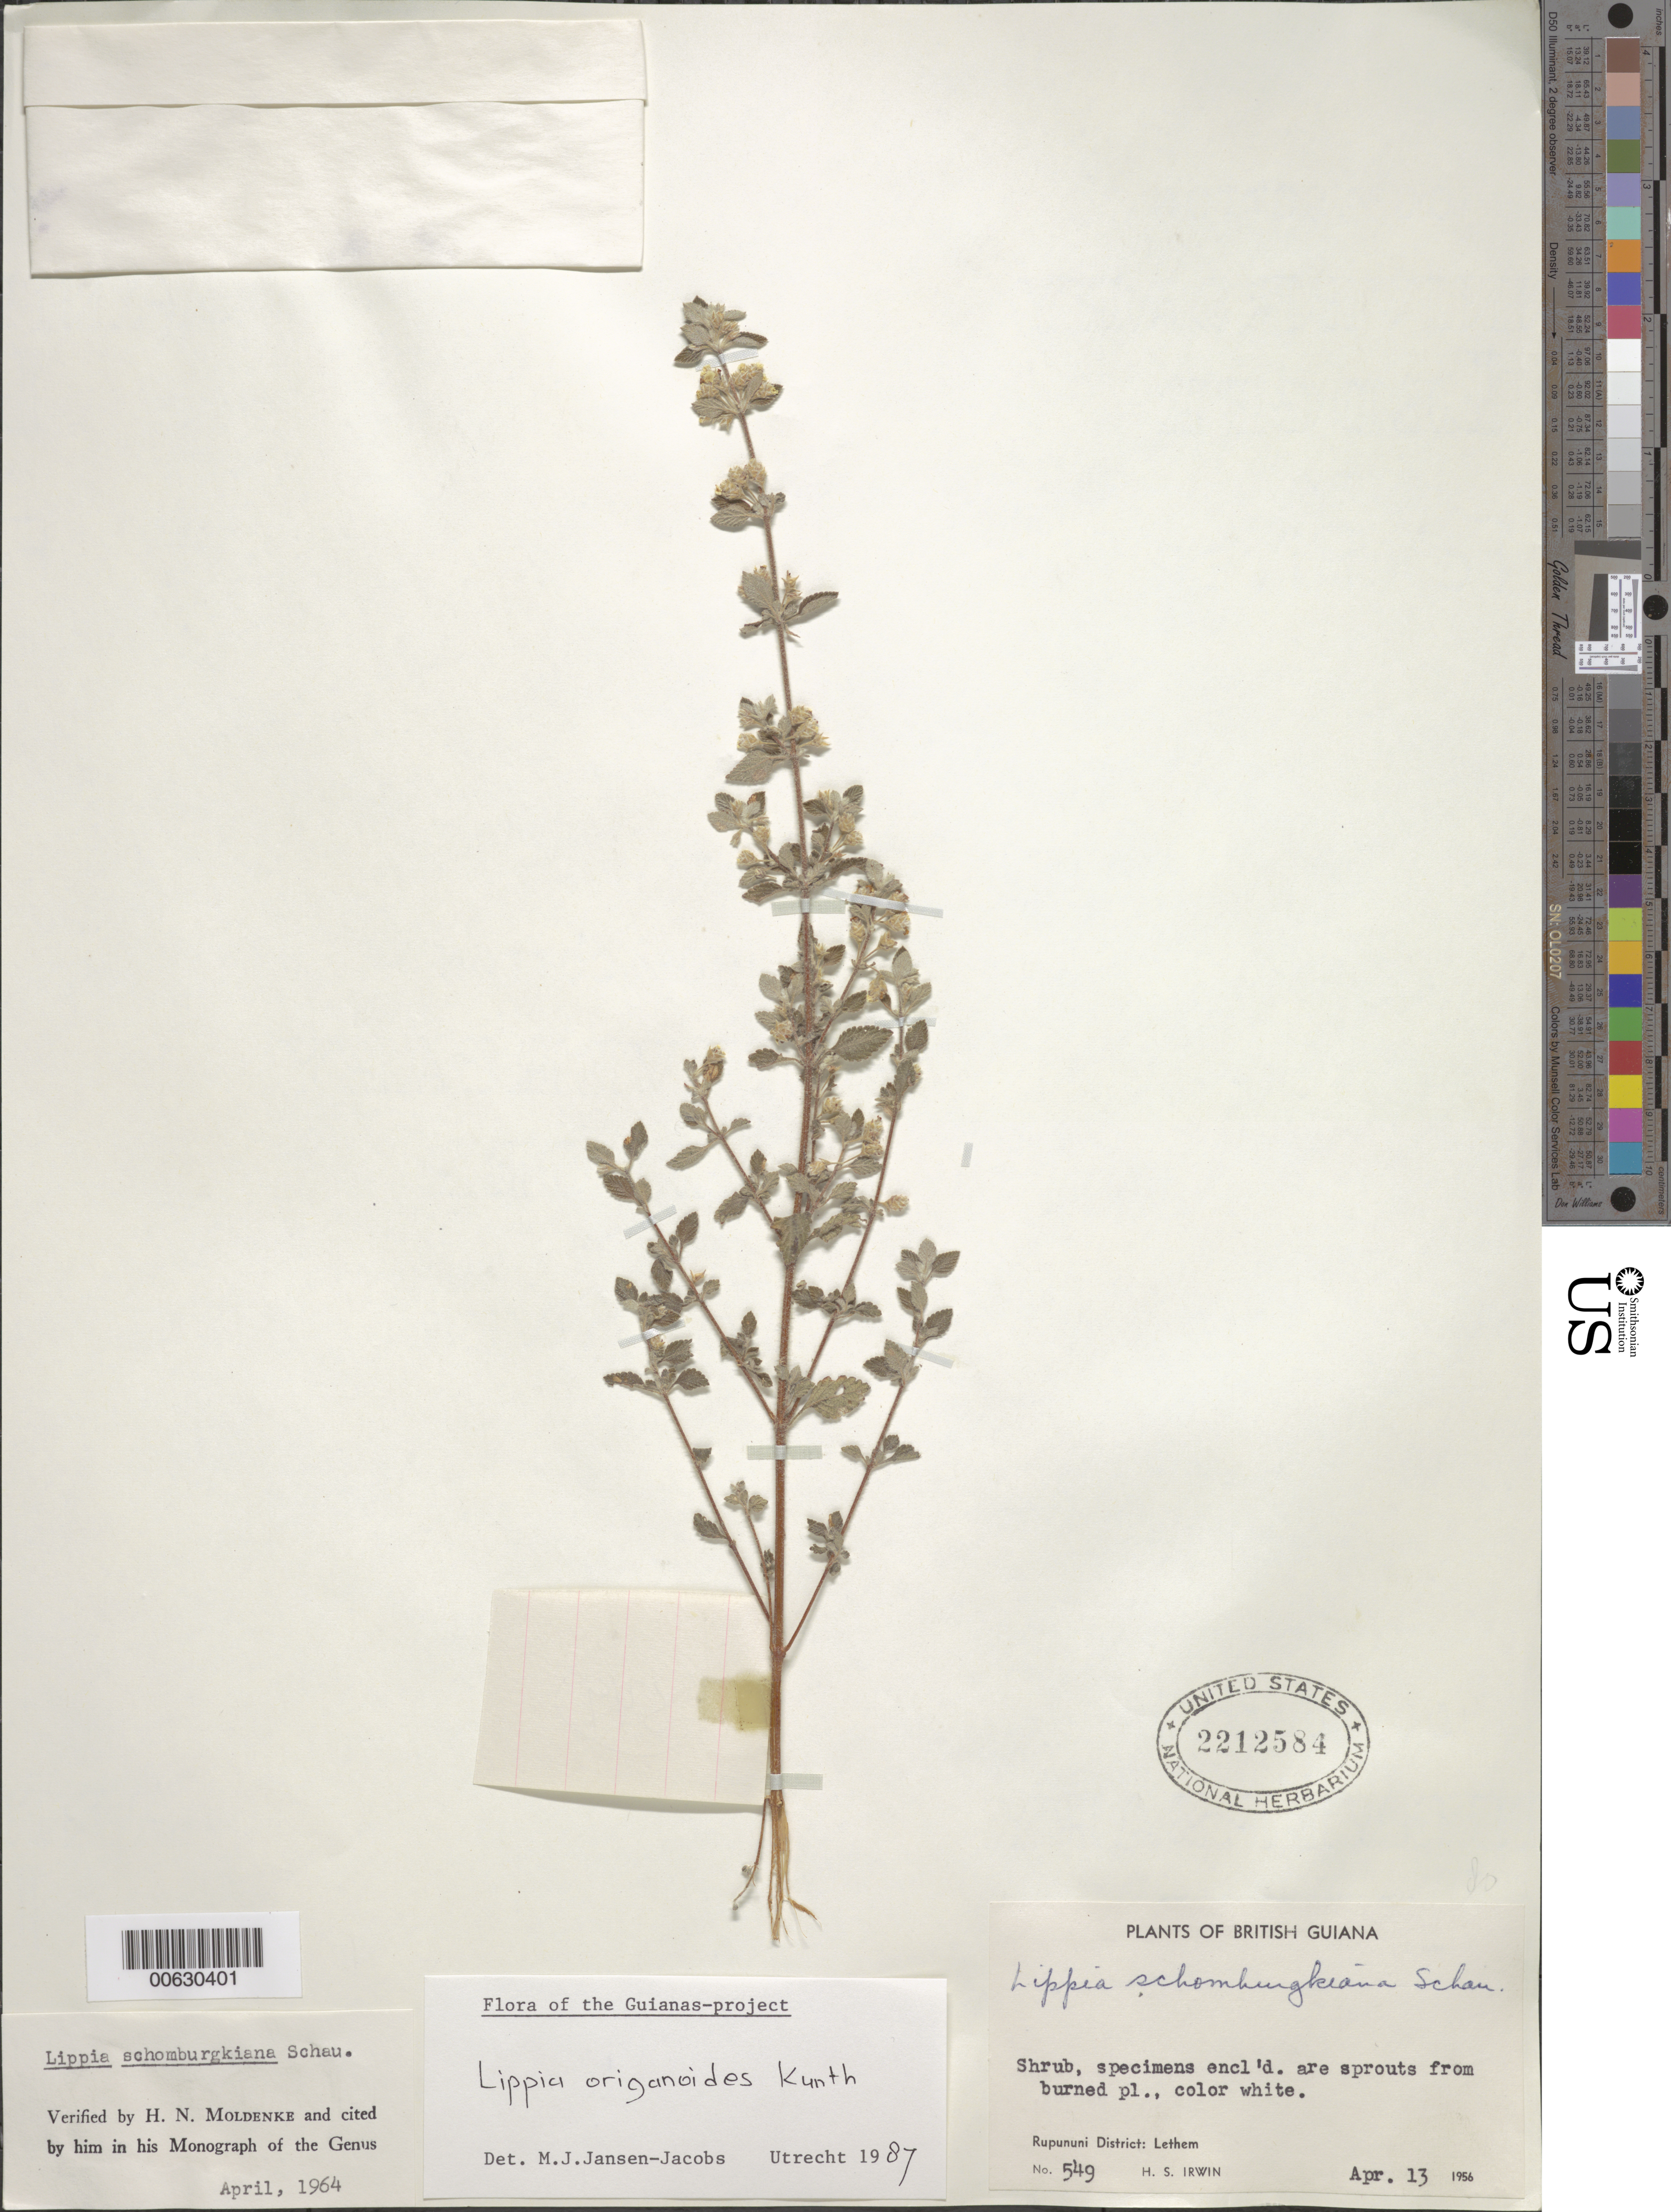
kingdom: Plantae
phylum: Tracheophyta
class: Magnoliopsida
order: Lamiales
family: Verbenaceae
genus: Lippia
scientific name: Lippia origanoides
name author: Kunth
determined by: Jansen-Jacobs, M. J., (U), Nationaal Herbarium Nederland, Utrecht University branch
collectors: H. Irwin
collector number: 549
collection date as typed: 13-Apr-56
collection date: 1956-04-13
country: Guyana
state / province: U. Takutu-U. Essequibo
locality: Lethem, Rupununi Dist.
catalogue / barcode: US 2212584